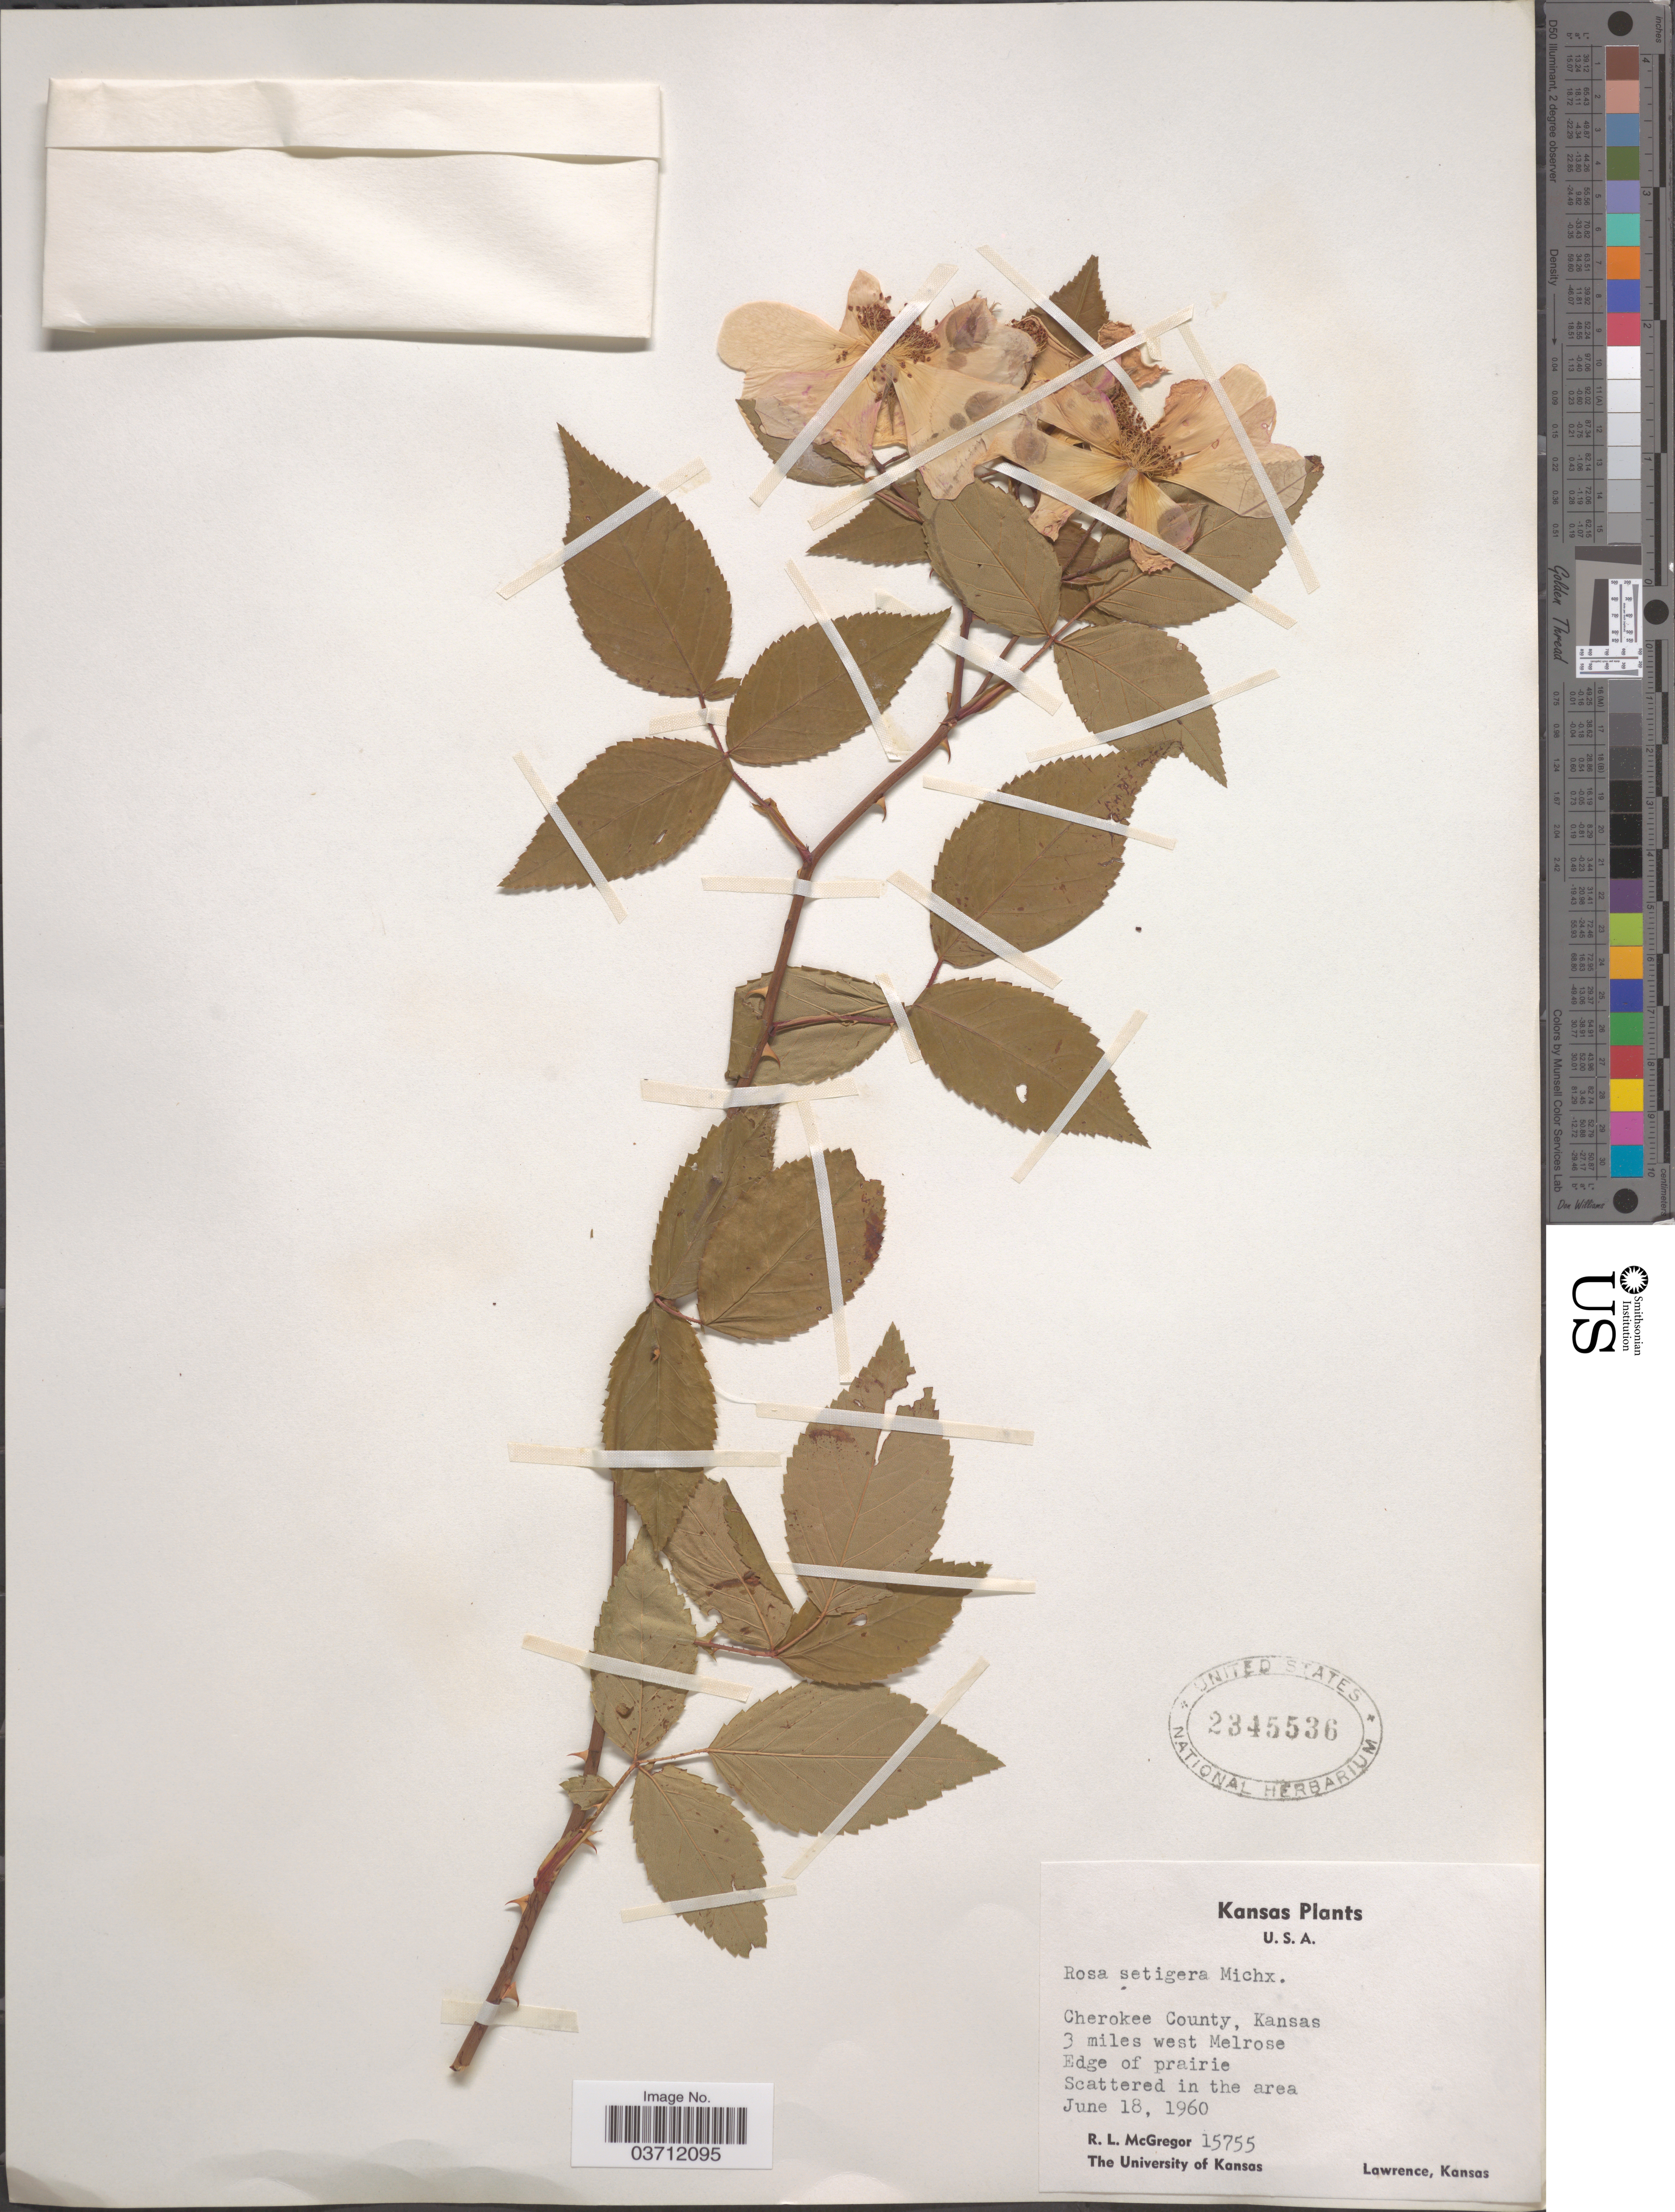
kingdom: Plantae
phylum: Tracheophyta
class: Magnoliopsida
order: Rosales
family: Rosaceae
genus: Rosa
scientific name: Rosa setigera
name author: Michx.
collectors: R. McGregor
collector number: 15755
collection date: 1960-06-18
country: United States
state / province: Kansas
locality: Cherokee County. 3 miles west Melrose. Edge of prairie.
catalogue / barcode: US 2345536